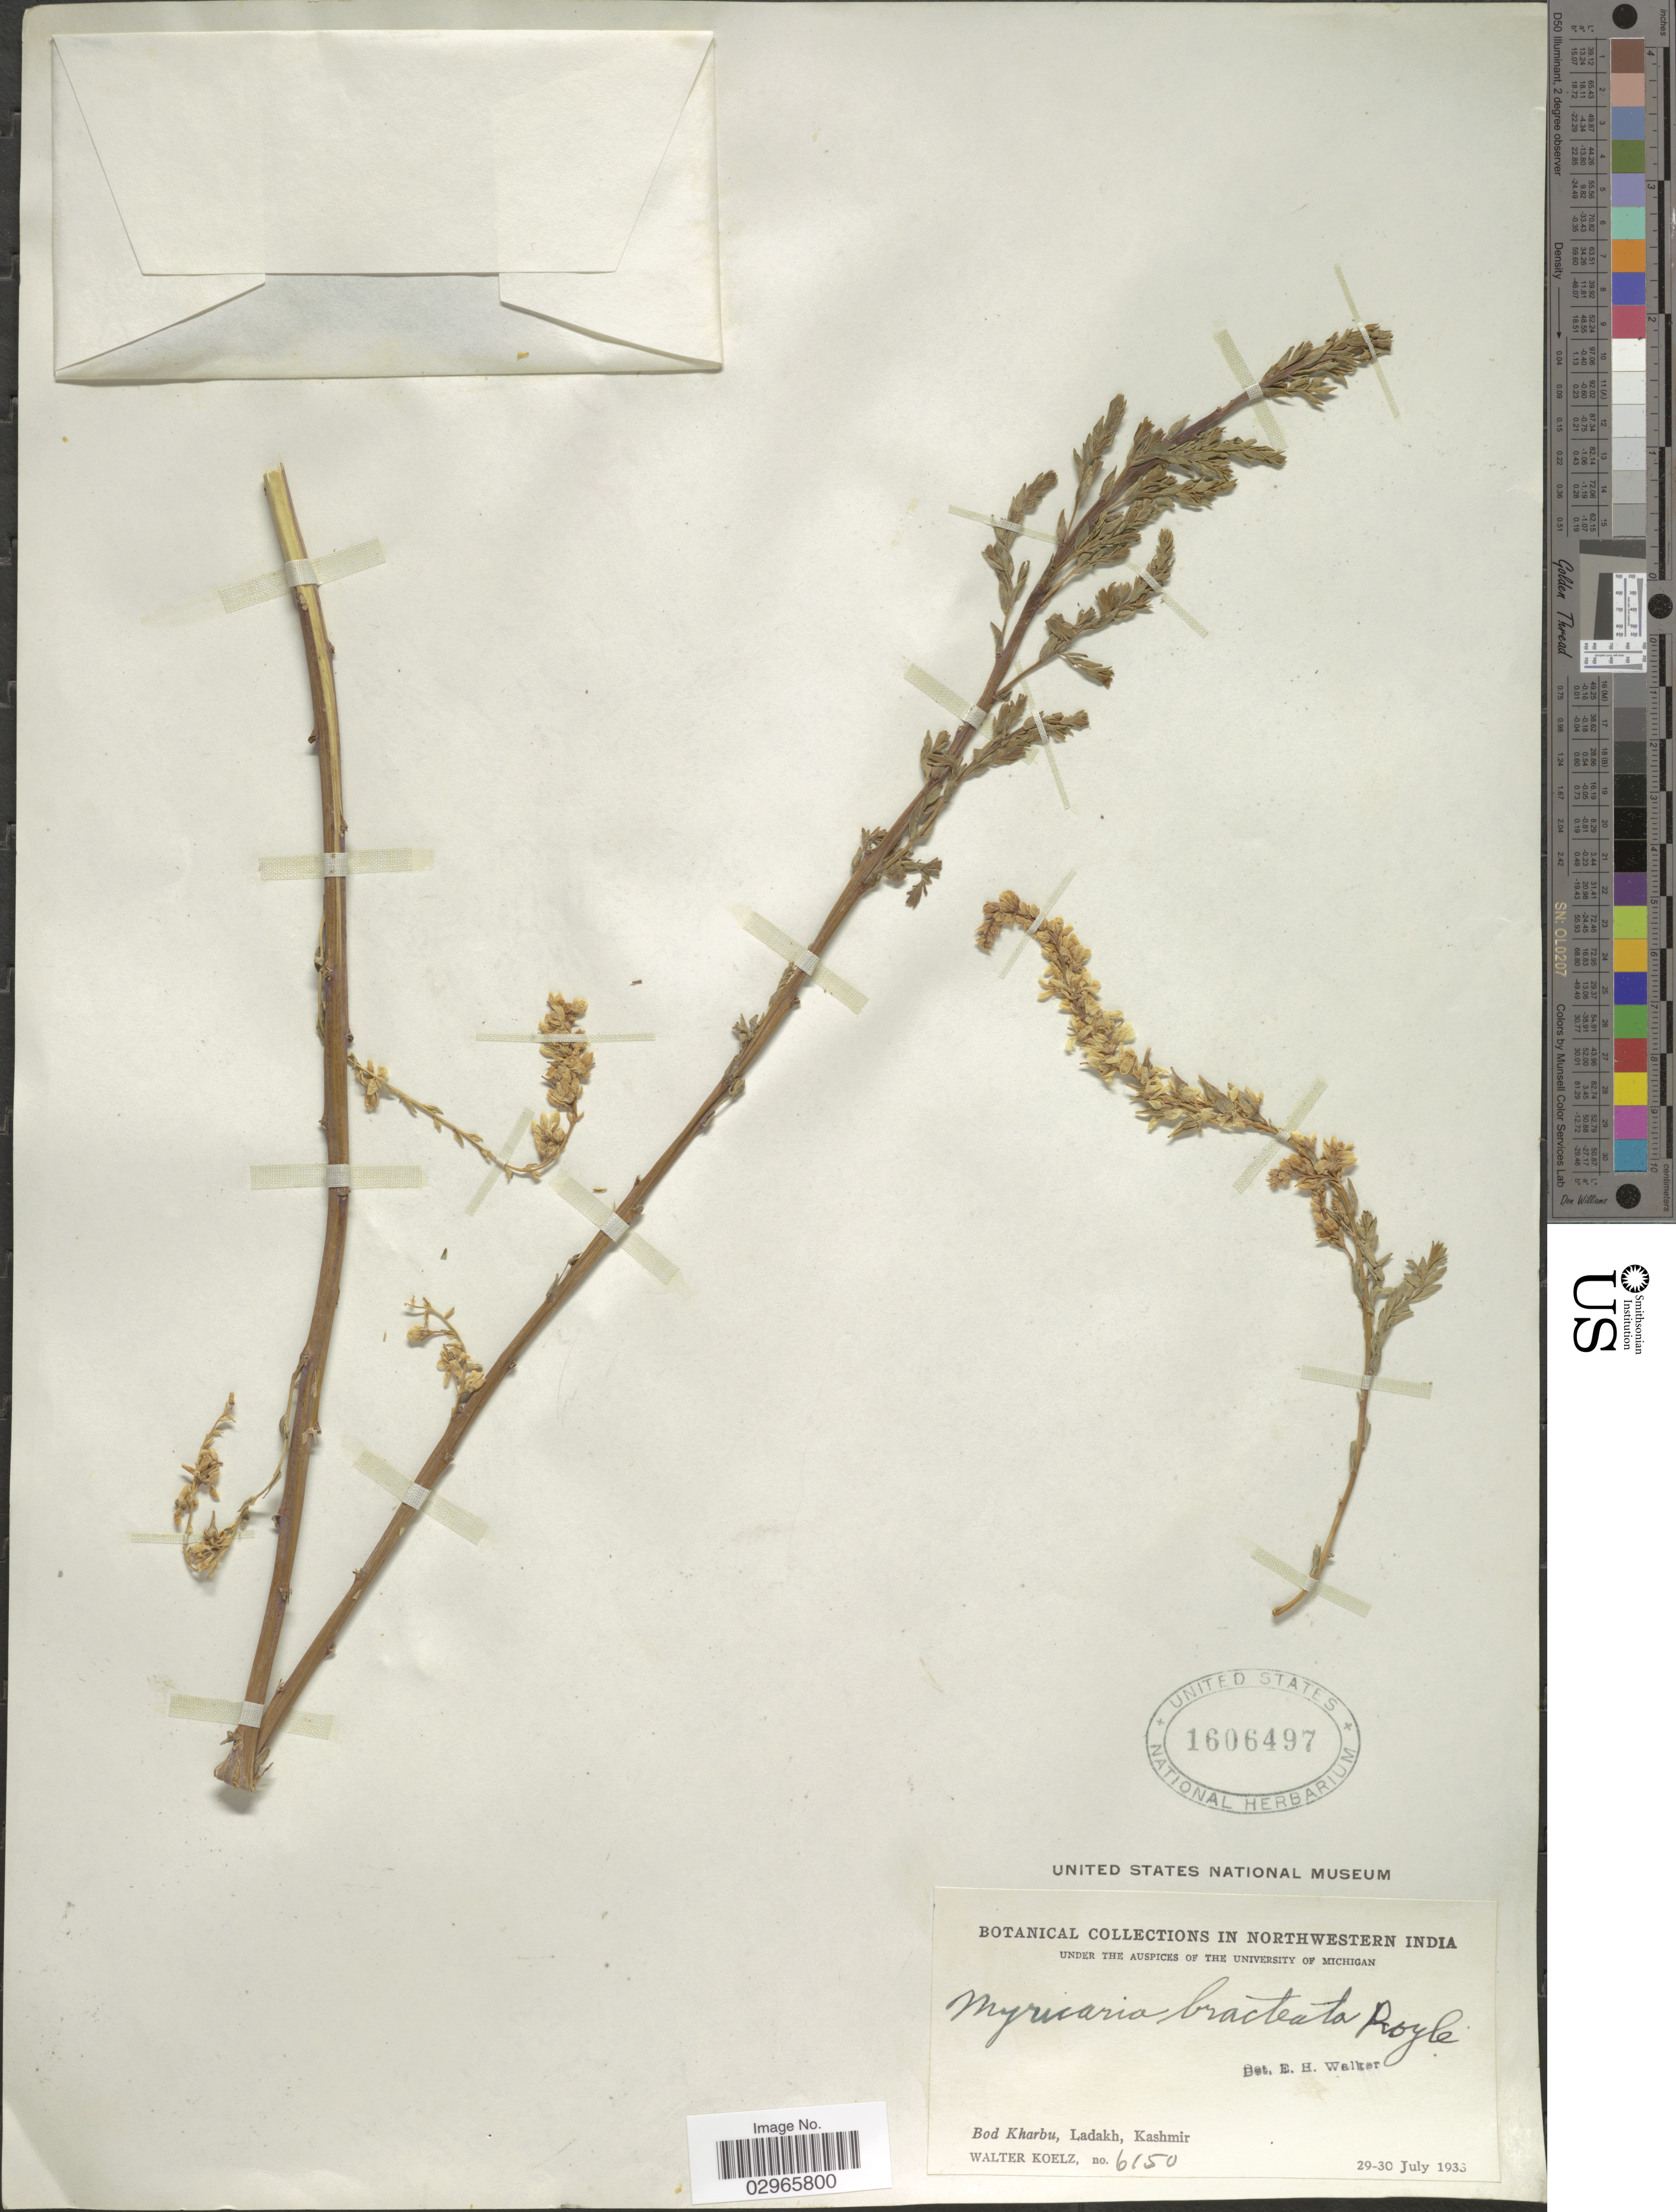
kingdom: Plantae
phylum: Tracheophyta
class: Magnoliopsida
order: Caryophyllales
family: Tamaricaceae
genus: Myricaria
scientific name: Myricaria bracteata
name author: Royle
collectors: W. N. Koelz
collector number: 6150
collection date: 1933-07-29/1933-07-30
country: India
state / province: Jammu and Kashmir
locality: Northwestern India. Bod Kharbu, Ladakh, Kashmir.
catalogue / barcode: US 1606497